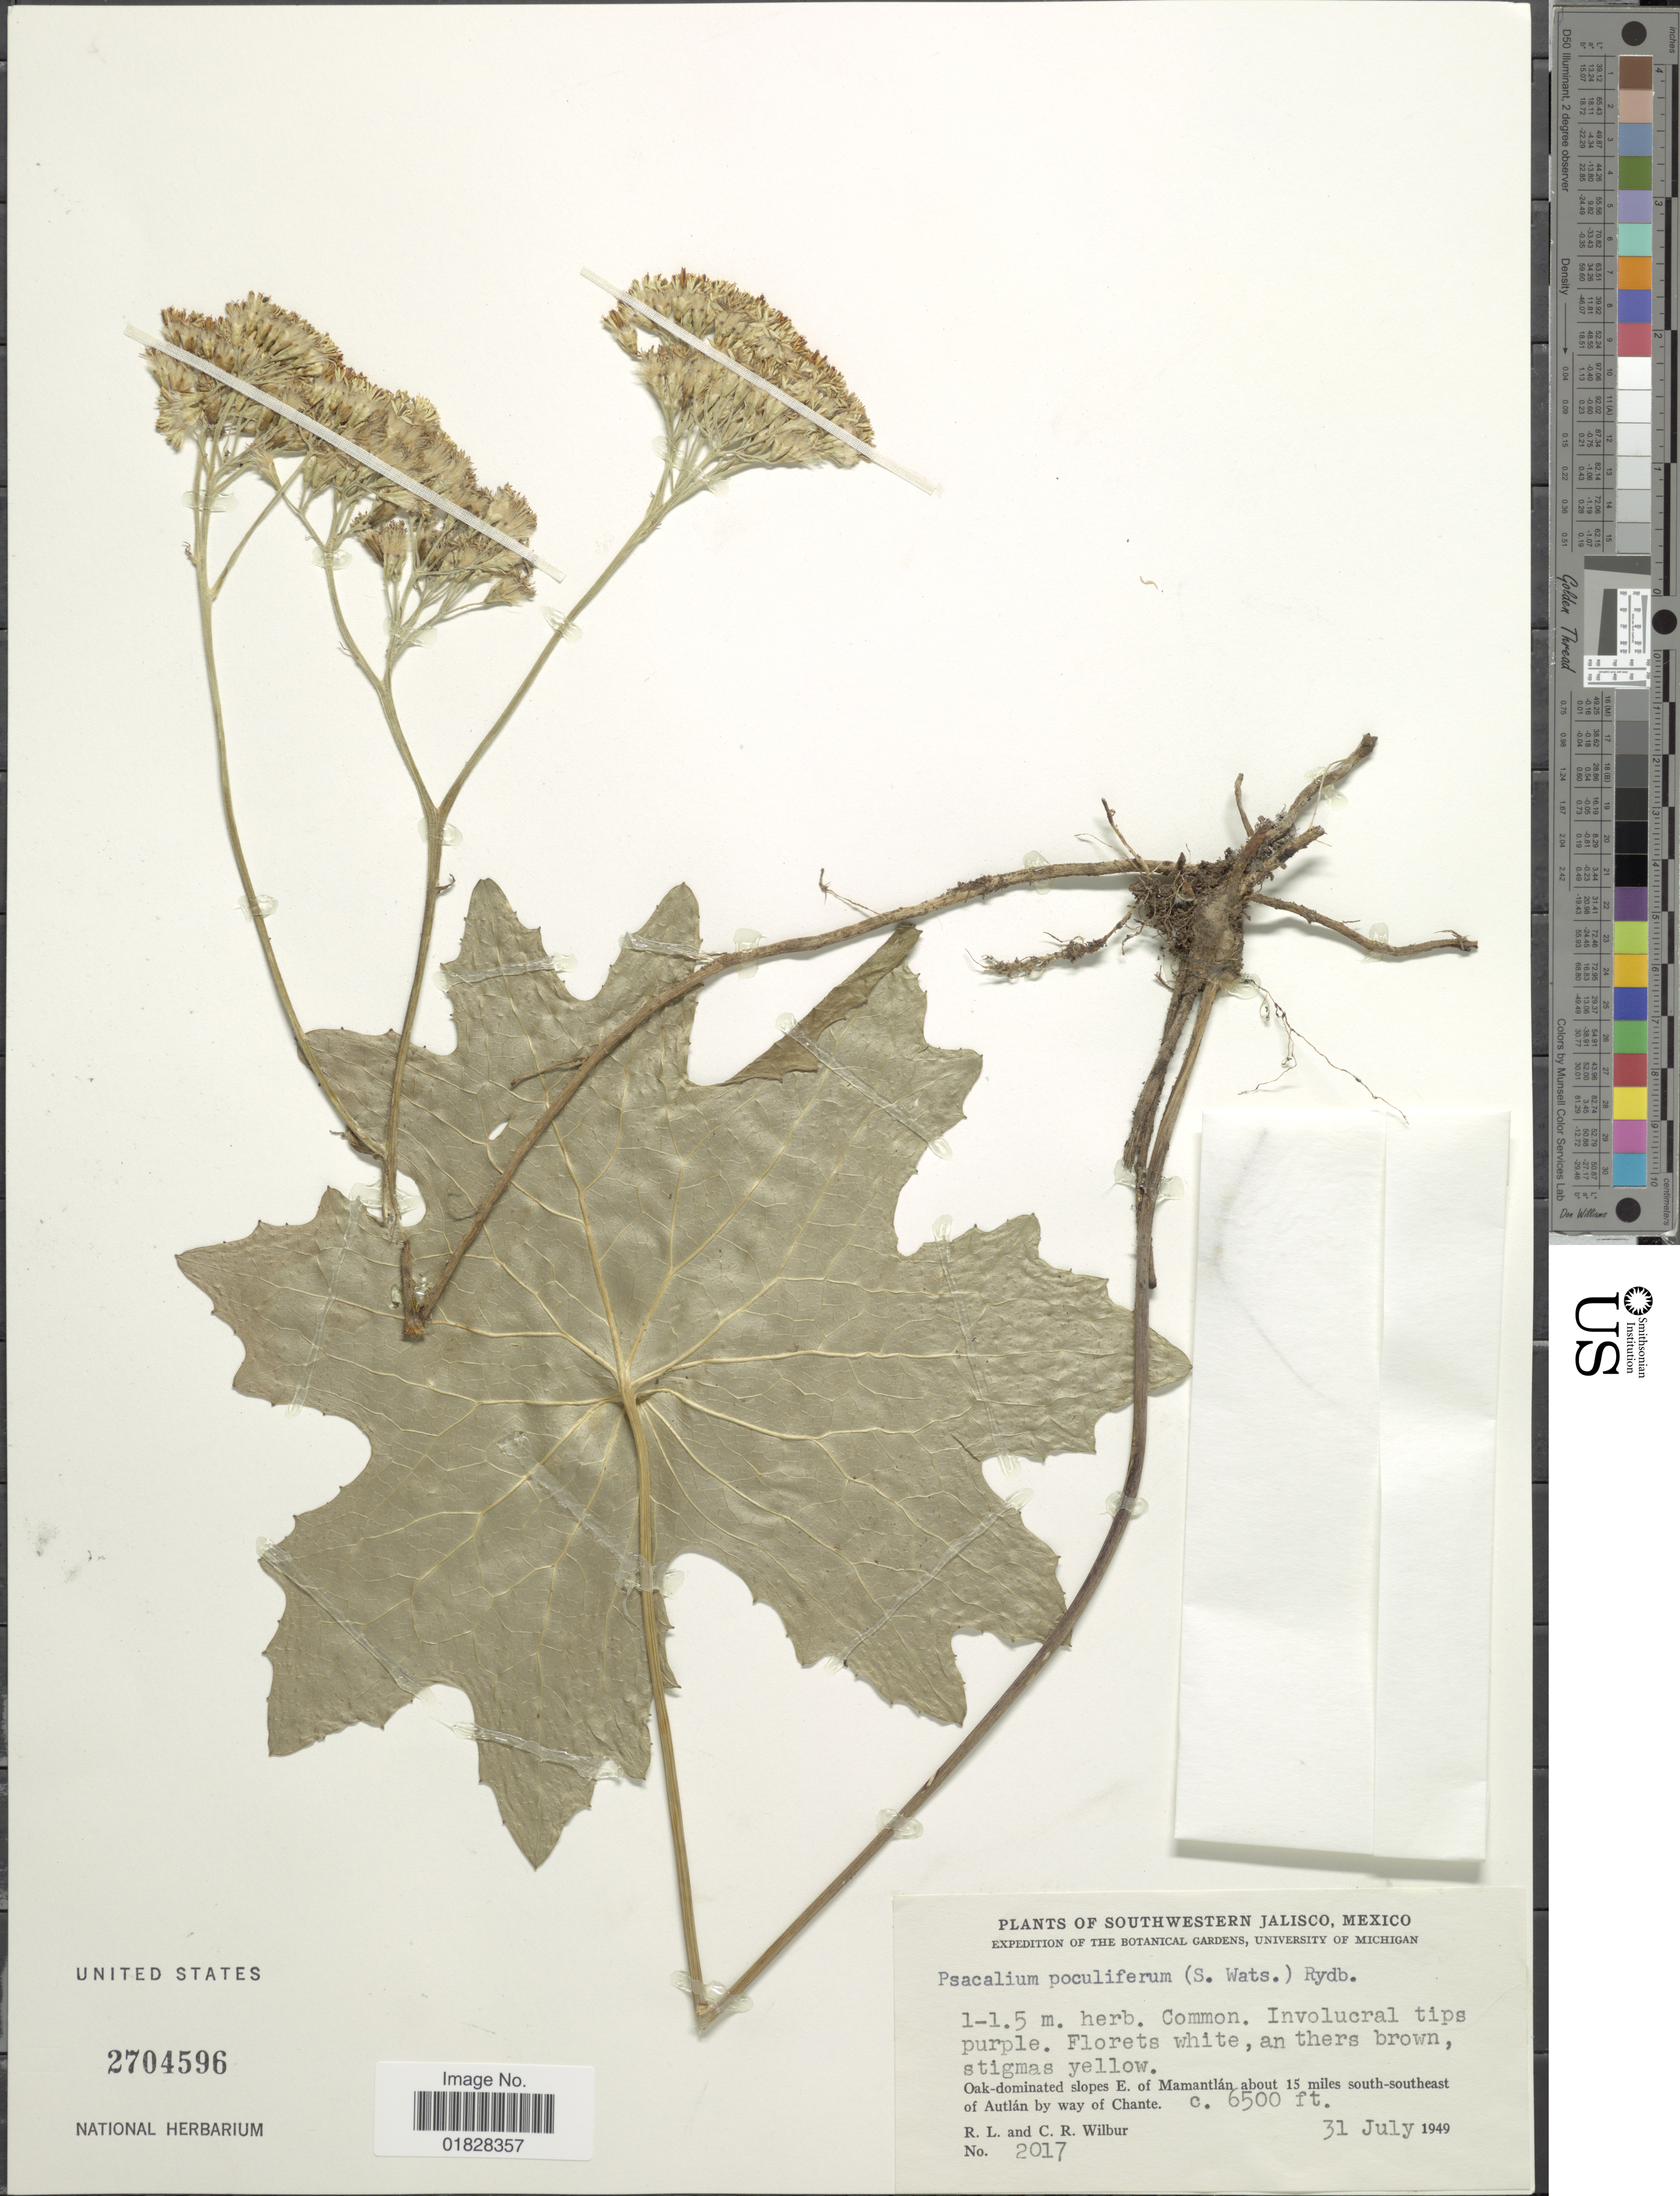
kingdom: Plantae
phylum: Tracheophyta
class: Magnoliopsida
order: Asterales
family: Asteraceae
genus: Psacalium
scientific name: Psacalium poculiferum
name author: (S. Watson) Rydb.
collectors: R. L. Wilbur & C. Wilbur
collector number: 2017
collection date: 1949-07-31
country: Mexico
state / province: Jalisco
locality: Southwestern Jalisco, Mexico. Oak-dominated slopes E. of Mamantlán, about 15 miles south-southeast of Autlán by way of Chante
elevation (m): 1981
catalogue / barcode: US 2704596